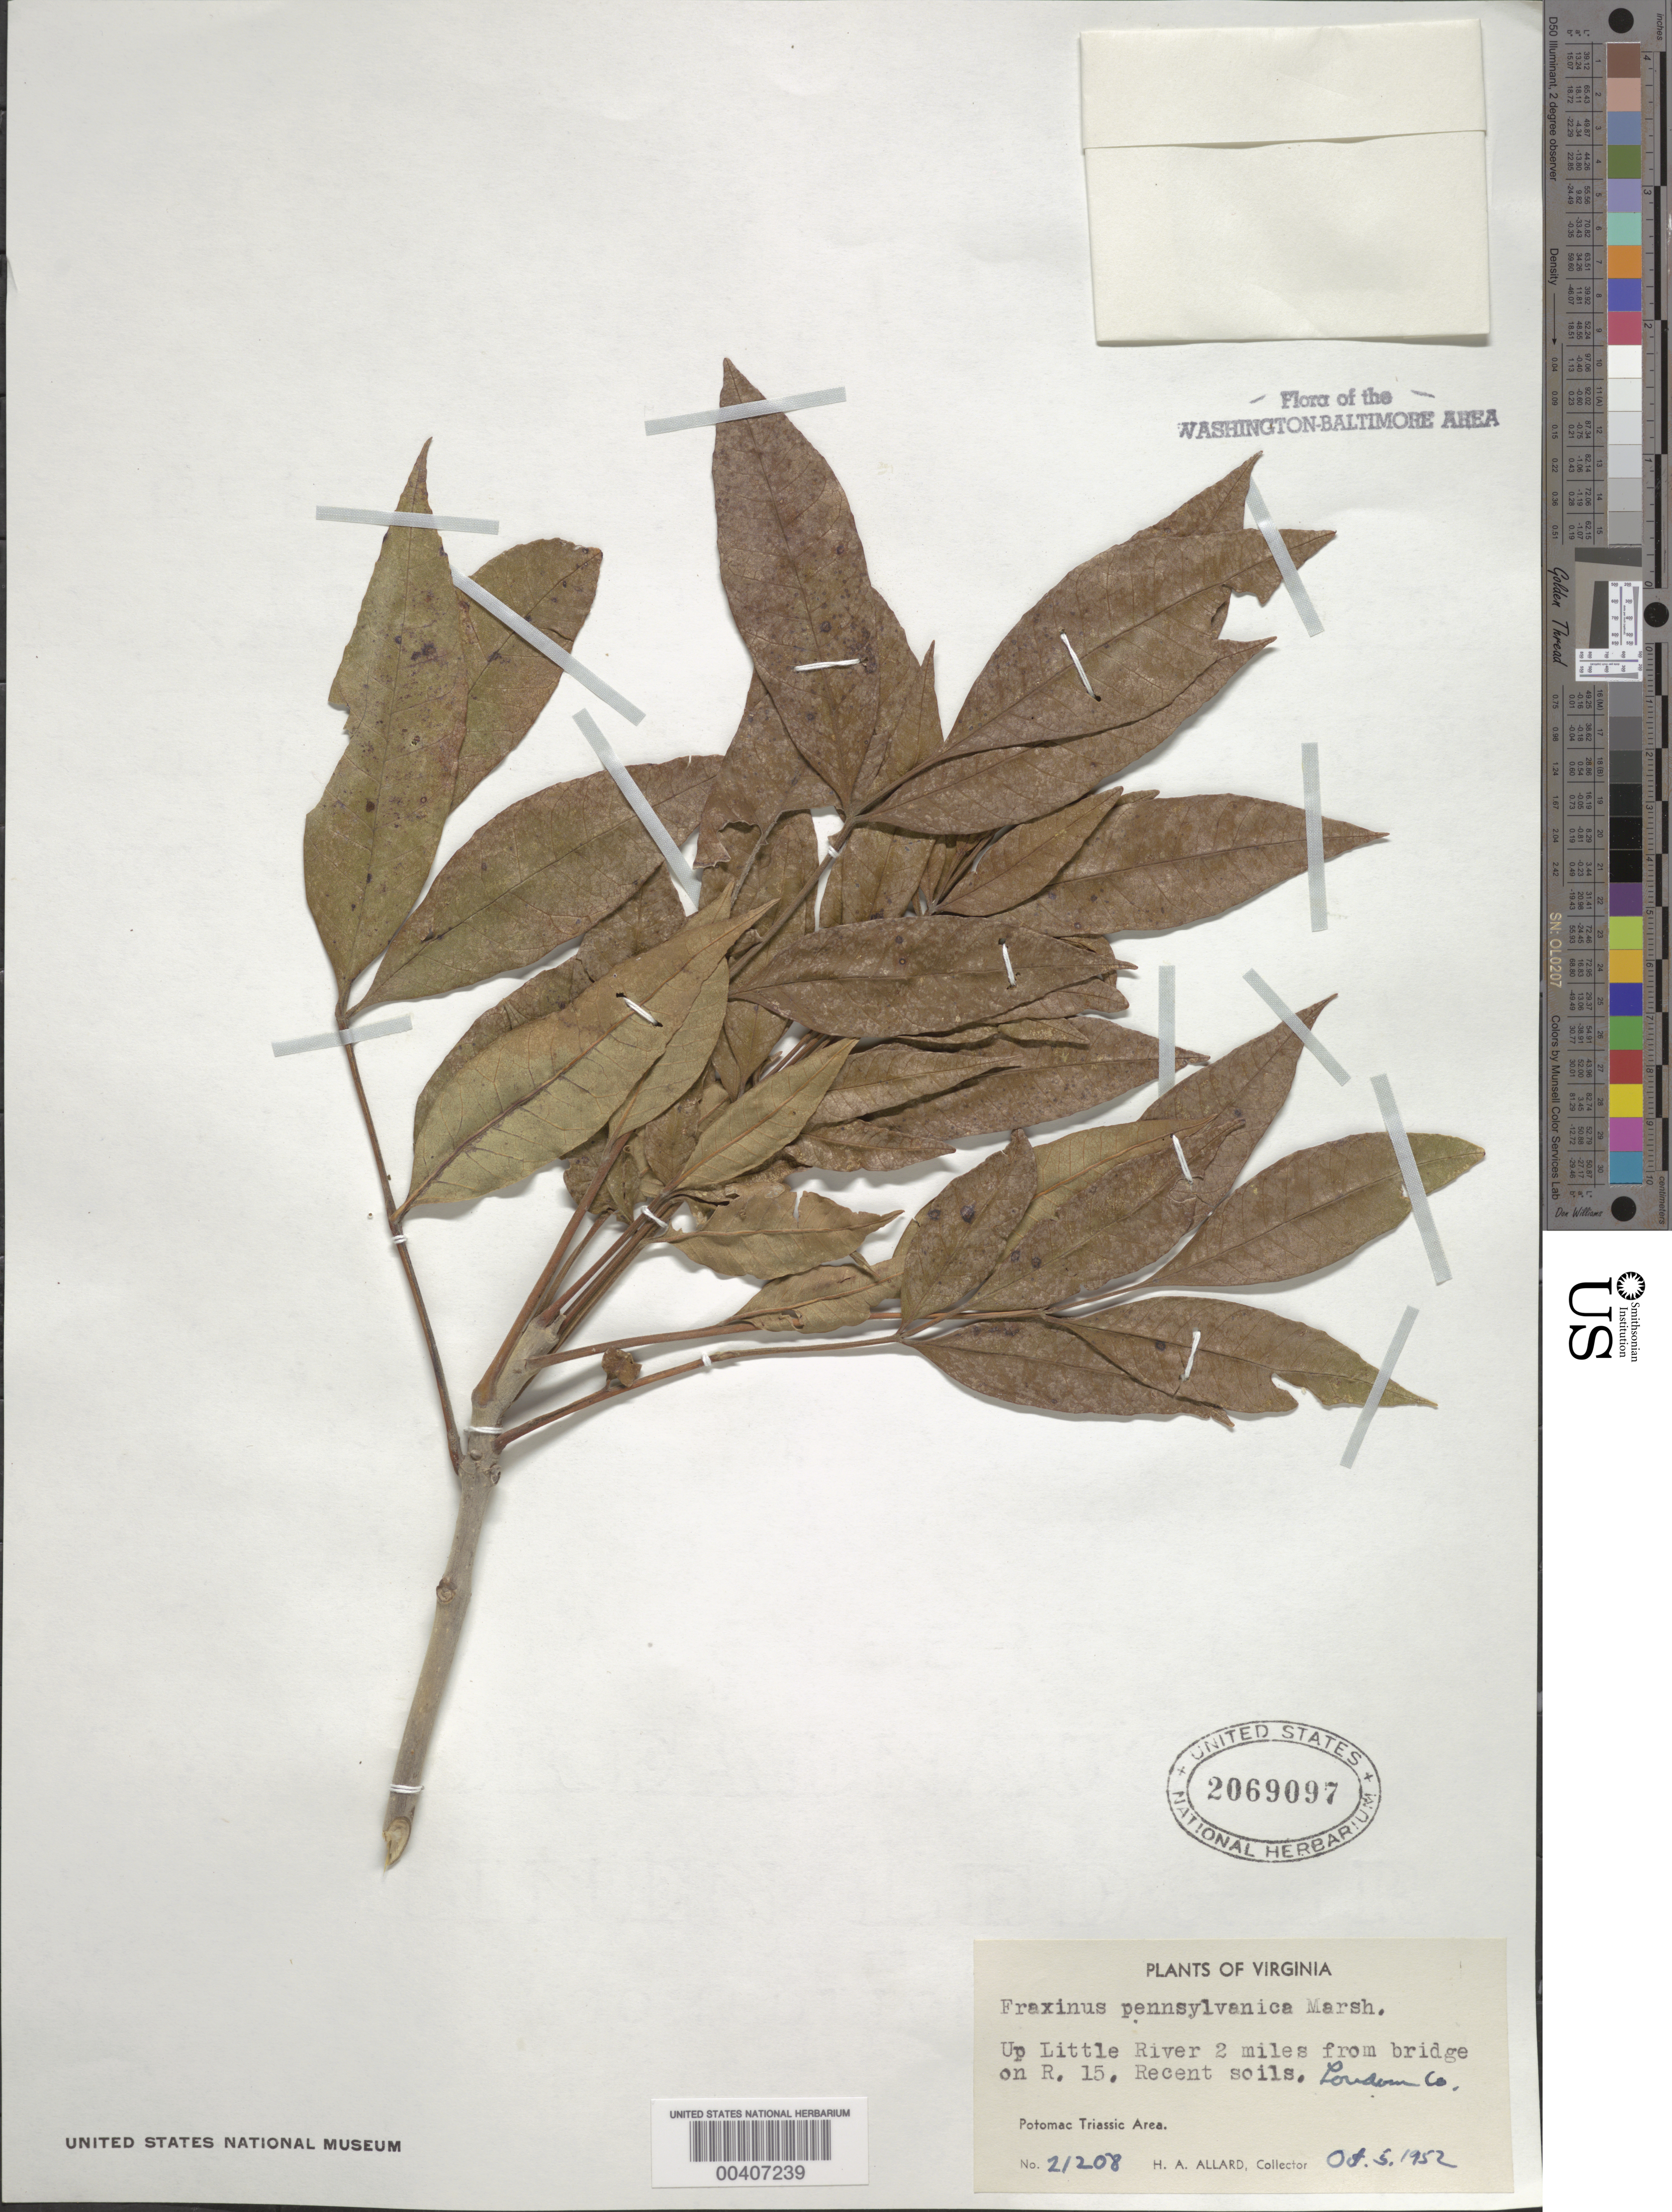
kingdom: Plantae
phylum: Tracheophyta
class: Magnoliopsida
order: Lamiales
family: Oleaceae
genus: Fraxinus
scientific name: Fraxinus pennsylvanica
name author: Marshall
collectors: H. A. Allard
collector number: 21208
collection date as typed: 05 Oct 1952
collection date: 1952-10-05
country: United States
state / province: Virginia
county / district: Loudoun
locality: Little River near Route 15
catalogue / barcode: US 2069097